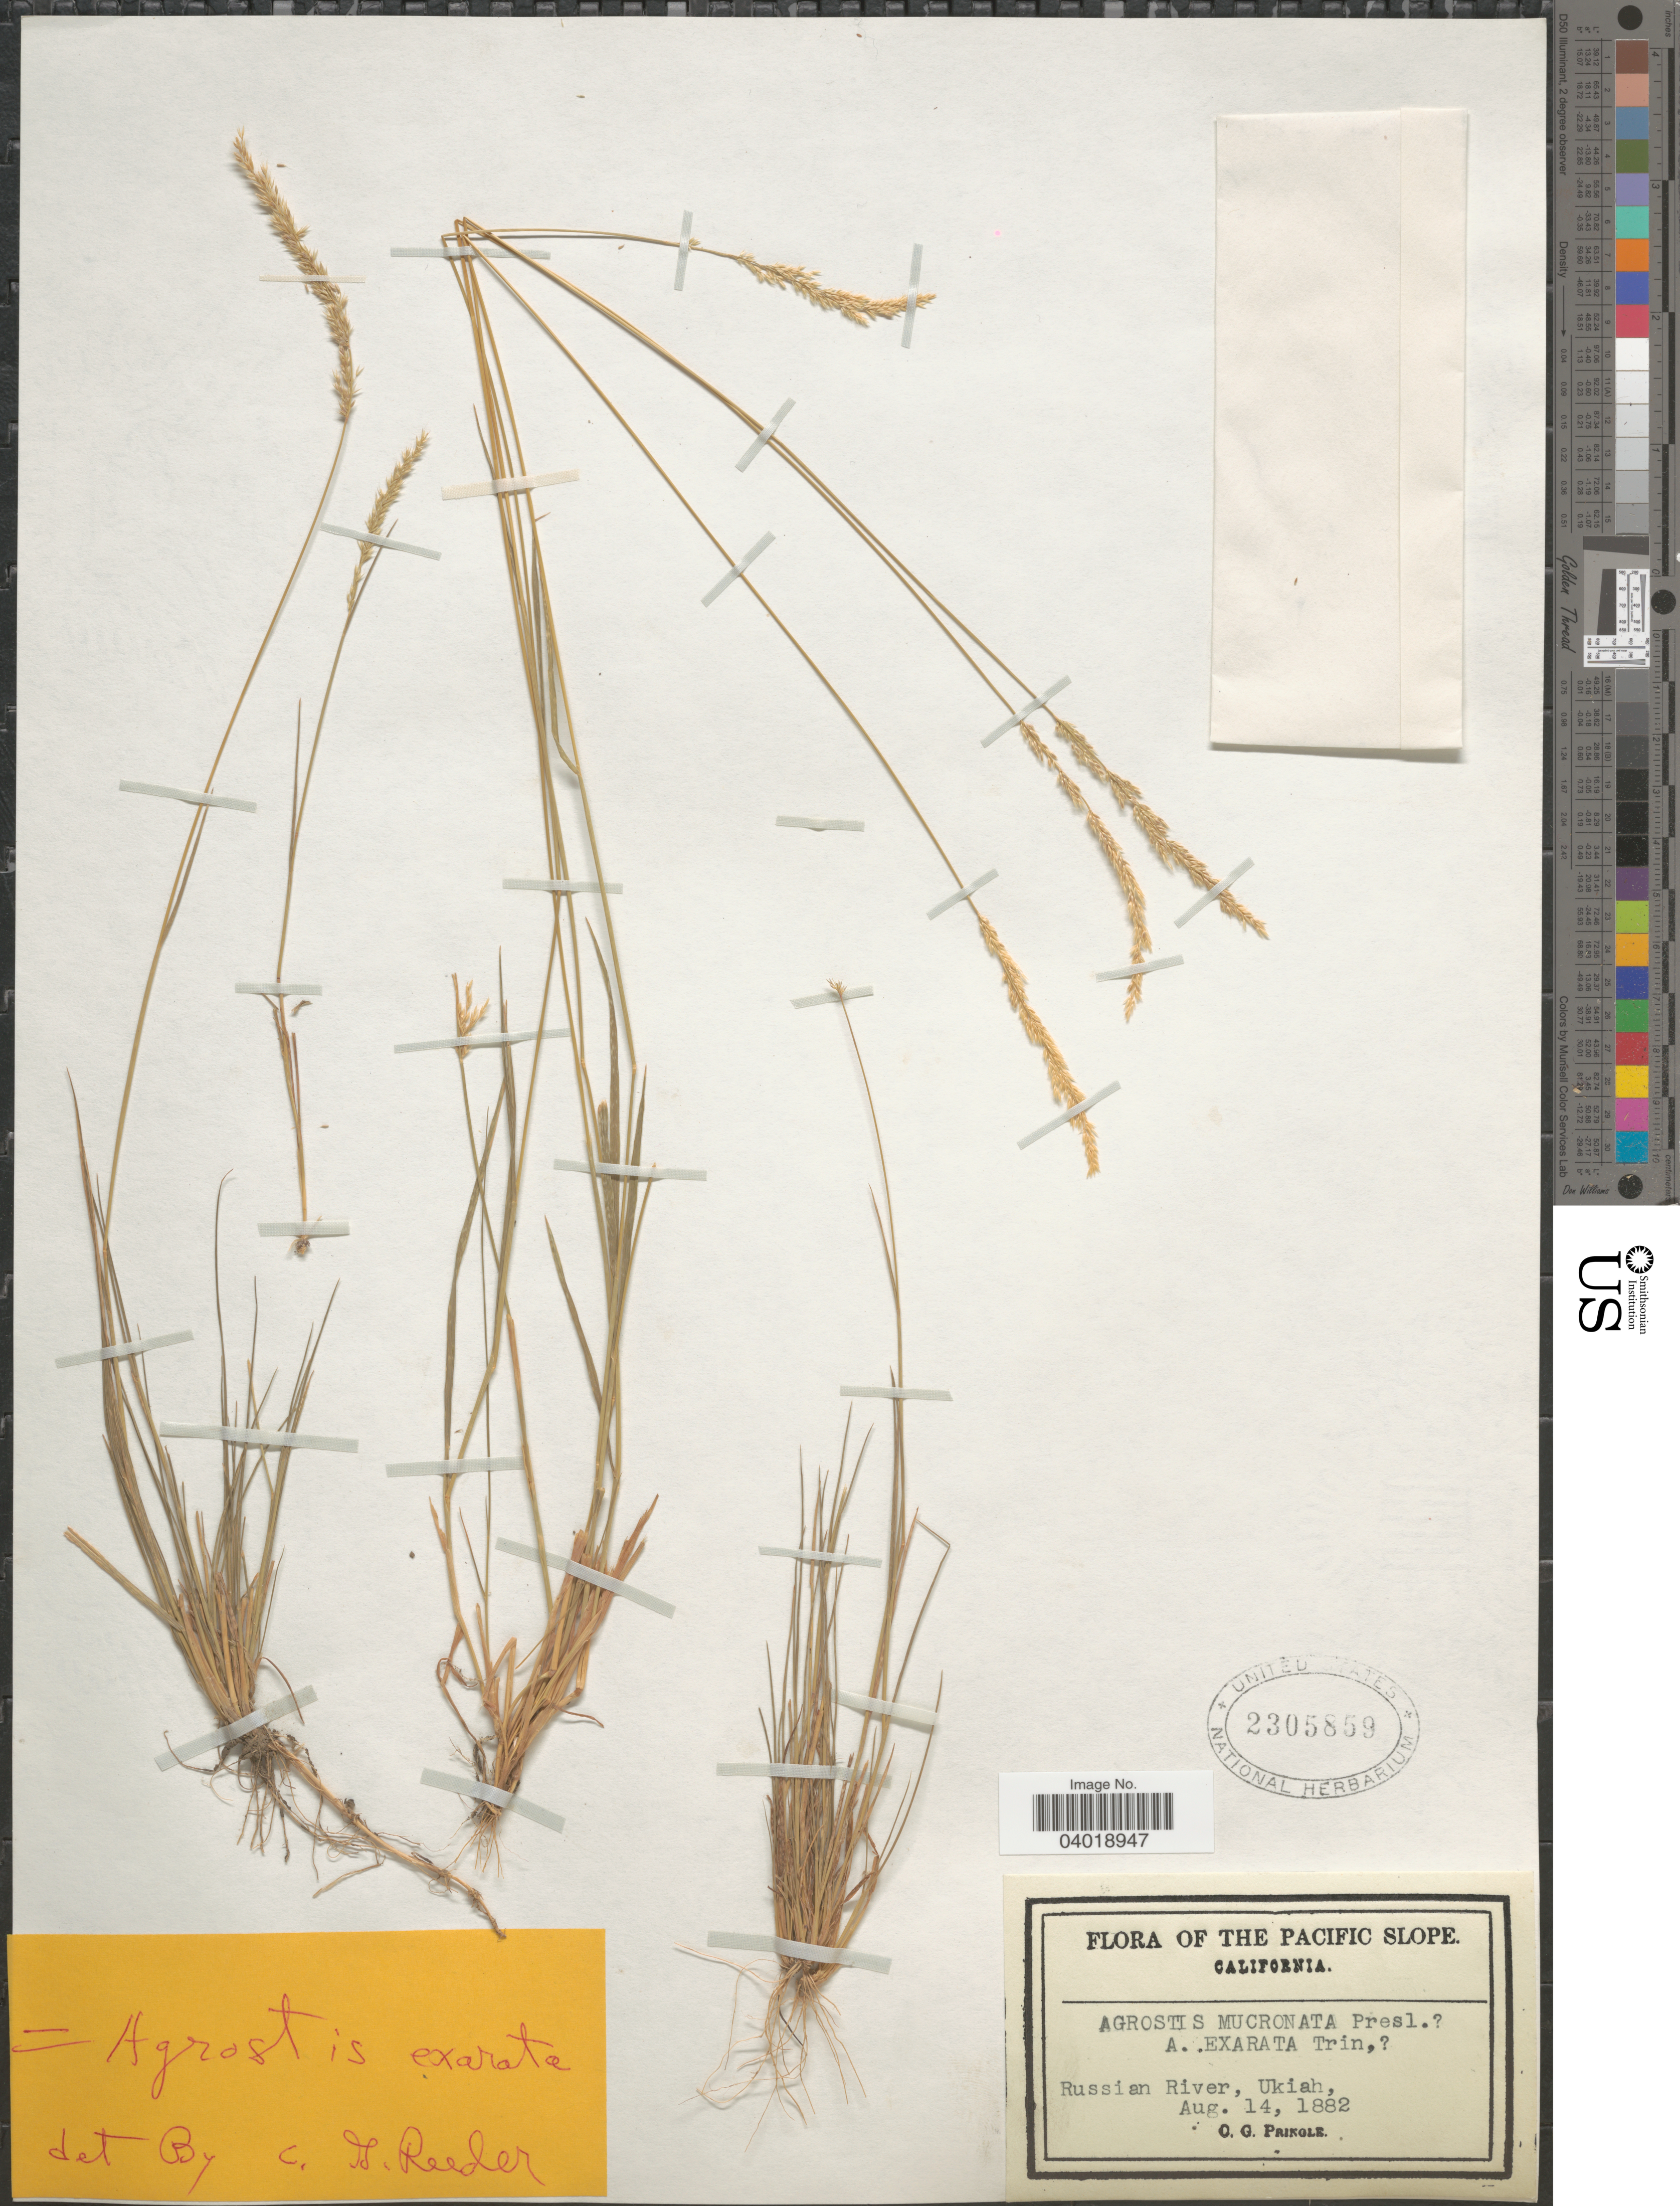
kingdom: Plantae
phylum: Tracheophyta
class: Liliopsida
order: Poales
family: Poaceae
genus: Agrostis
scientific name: Agrostis exarata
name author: Trin.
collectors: C. G. Pringle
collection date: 1882-08-14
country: United States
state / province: California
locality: Pacific Slope. Russian River, Ukiah.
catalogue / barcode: US 2305859